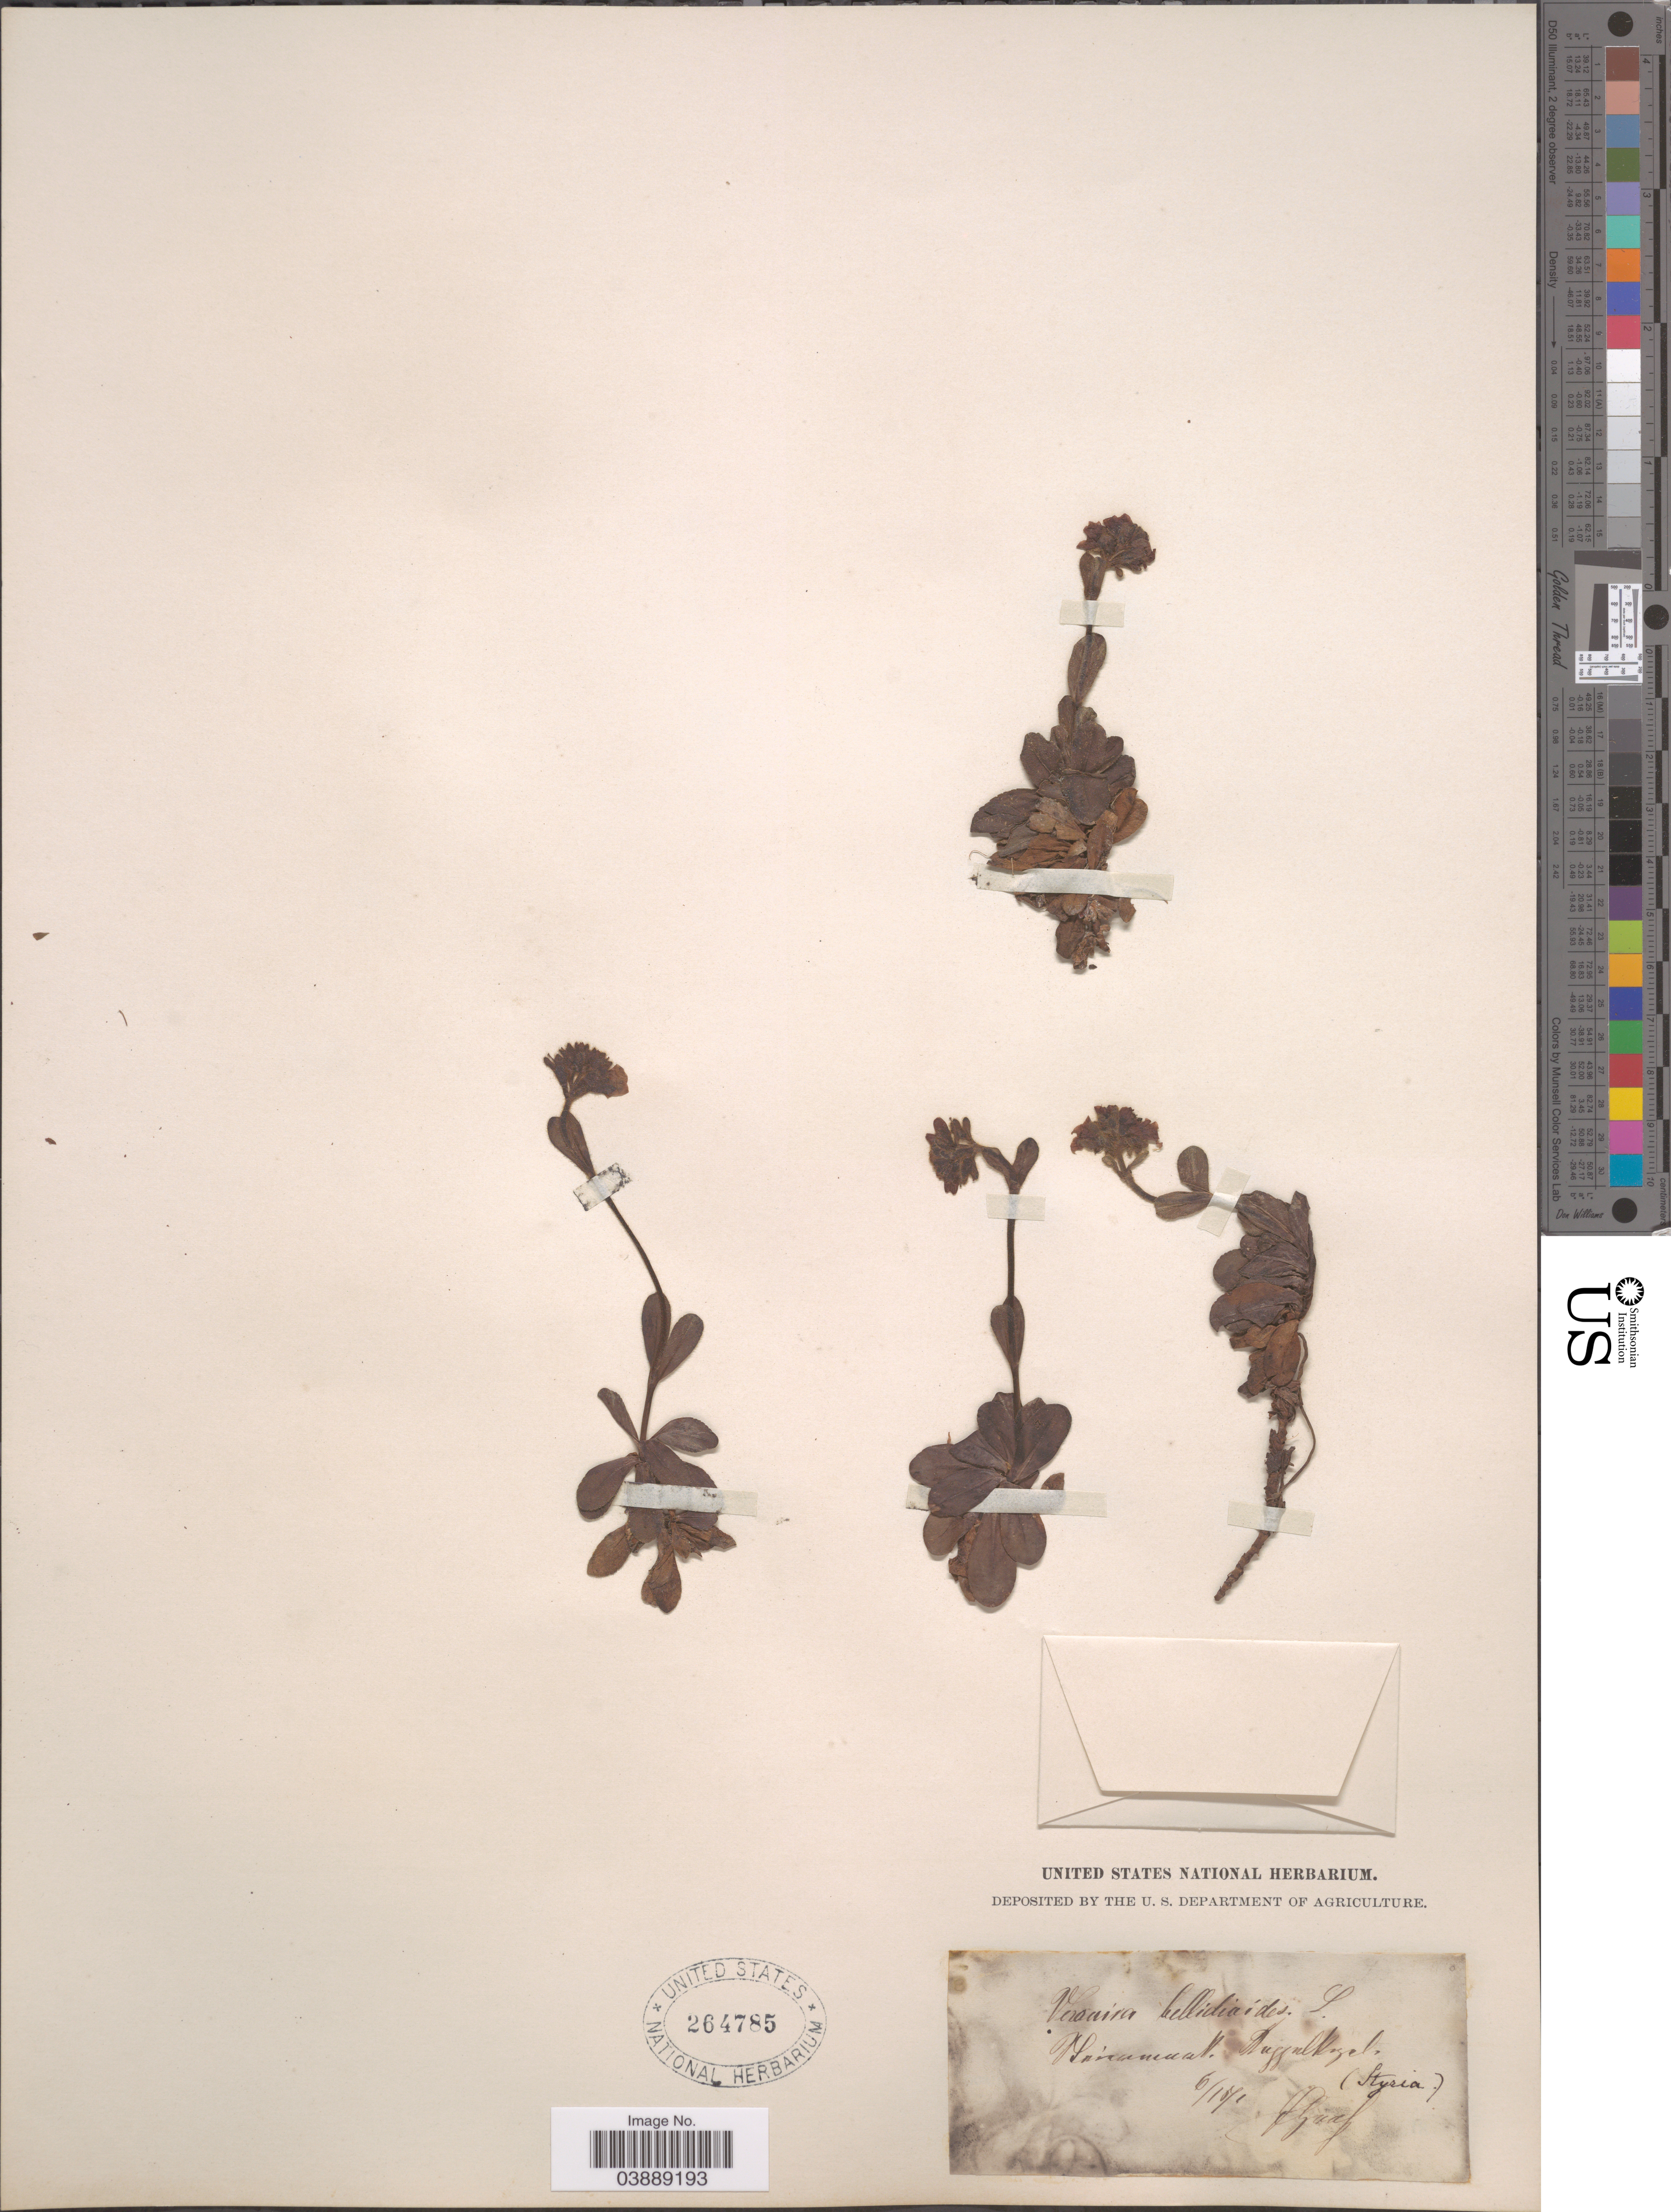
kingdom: Plantae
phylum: Tracheophyta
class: Magnoliopsida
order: Lamiales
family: Plantaginaceae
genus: Veronica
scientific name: Veronica bellidioides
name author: L.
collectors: J. Gaaf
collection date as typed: Transcribed d/m/y: 15/6/1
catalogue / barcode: US 264785